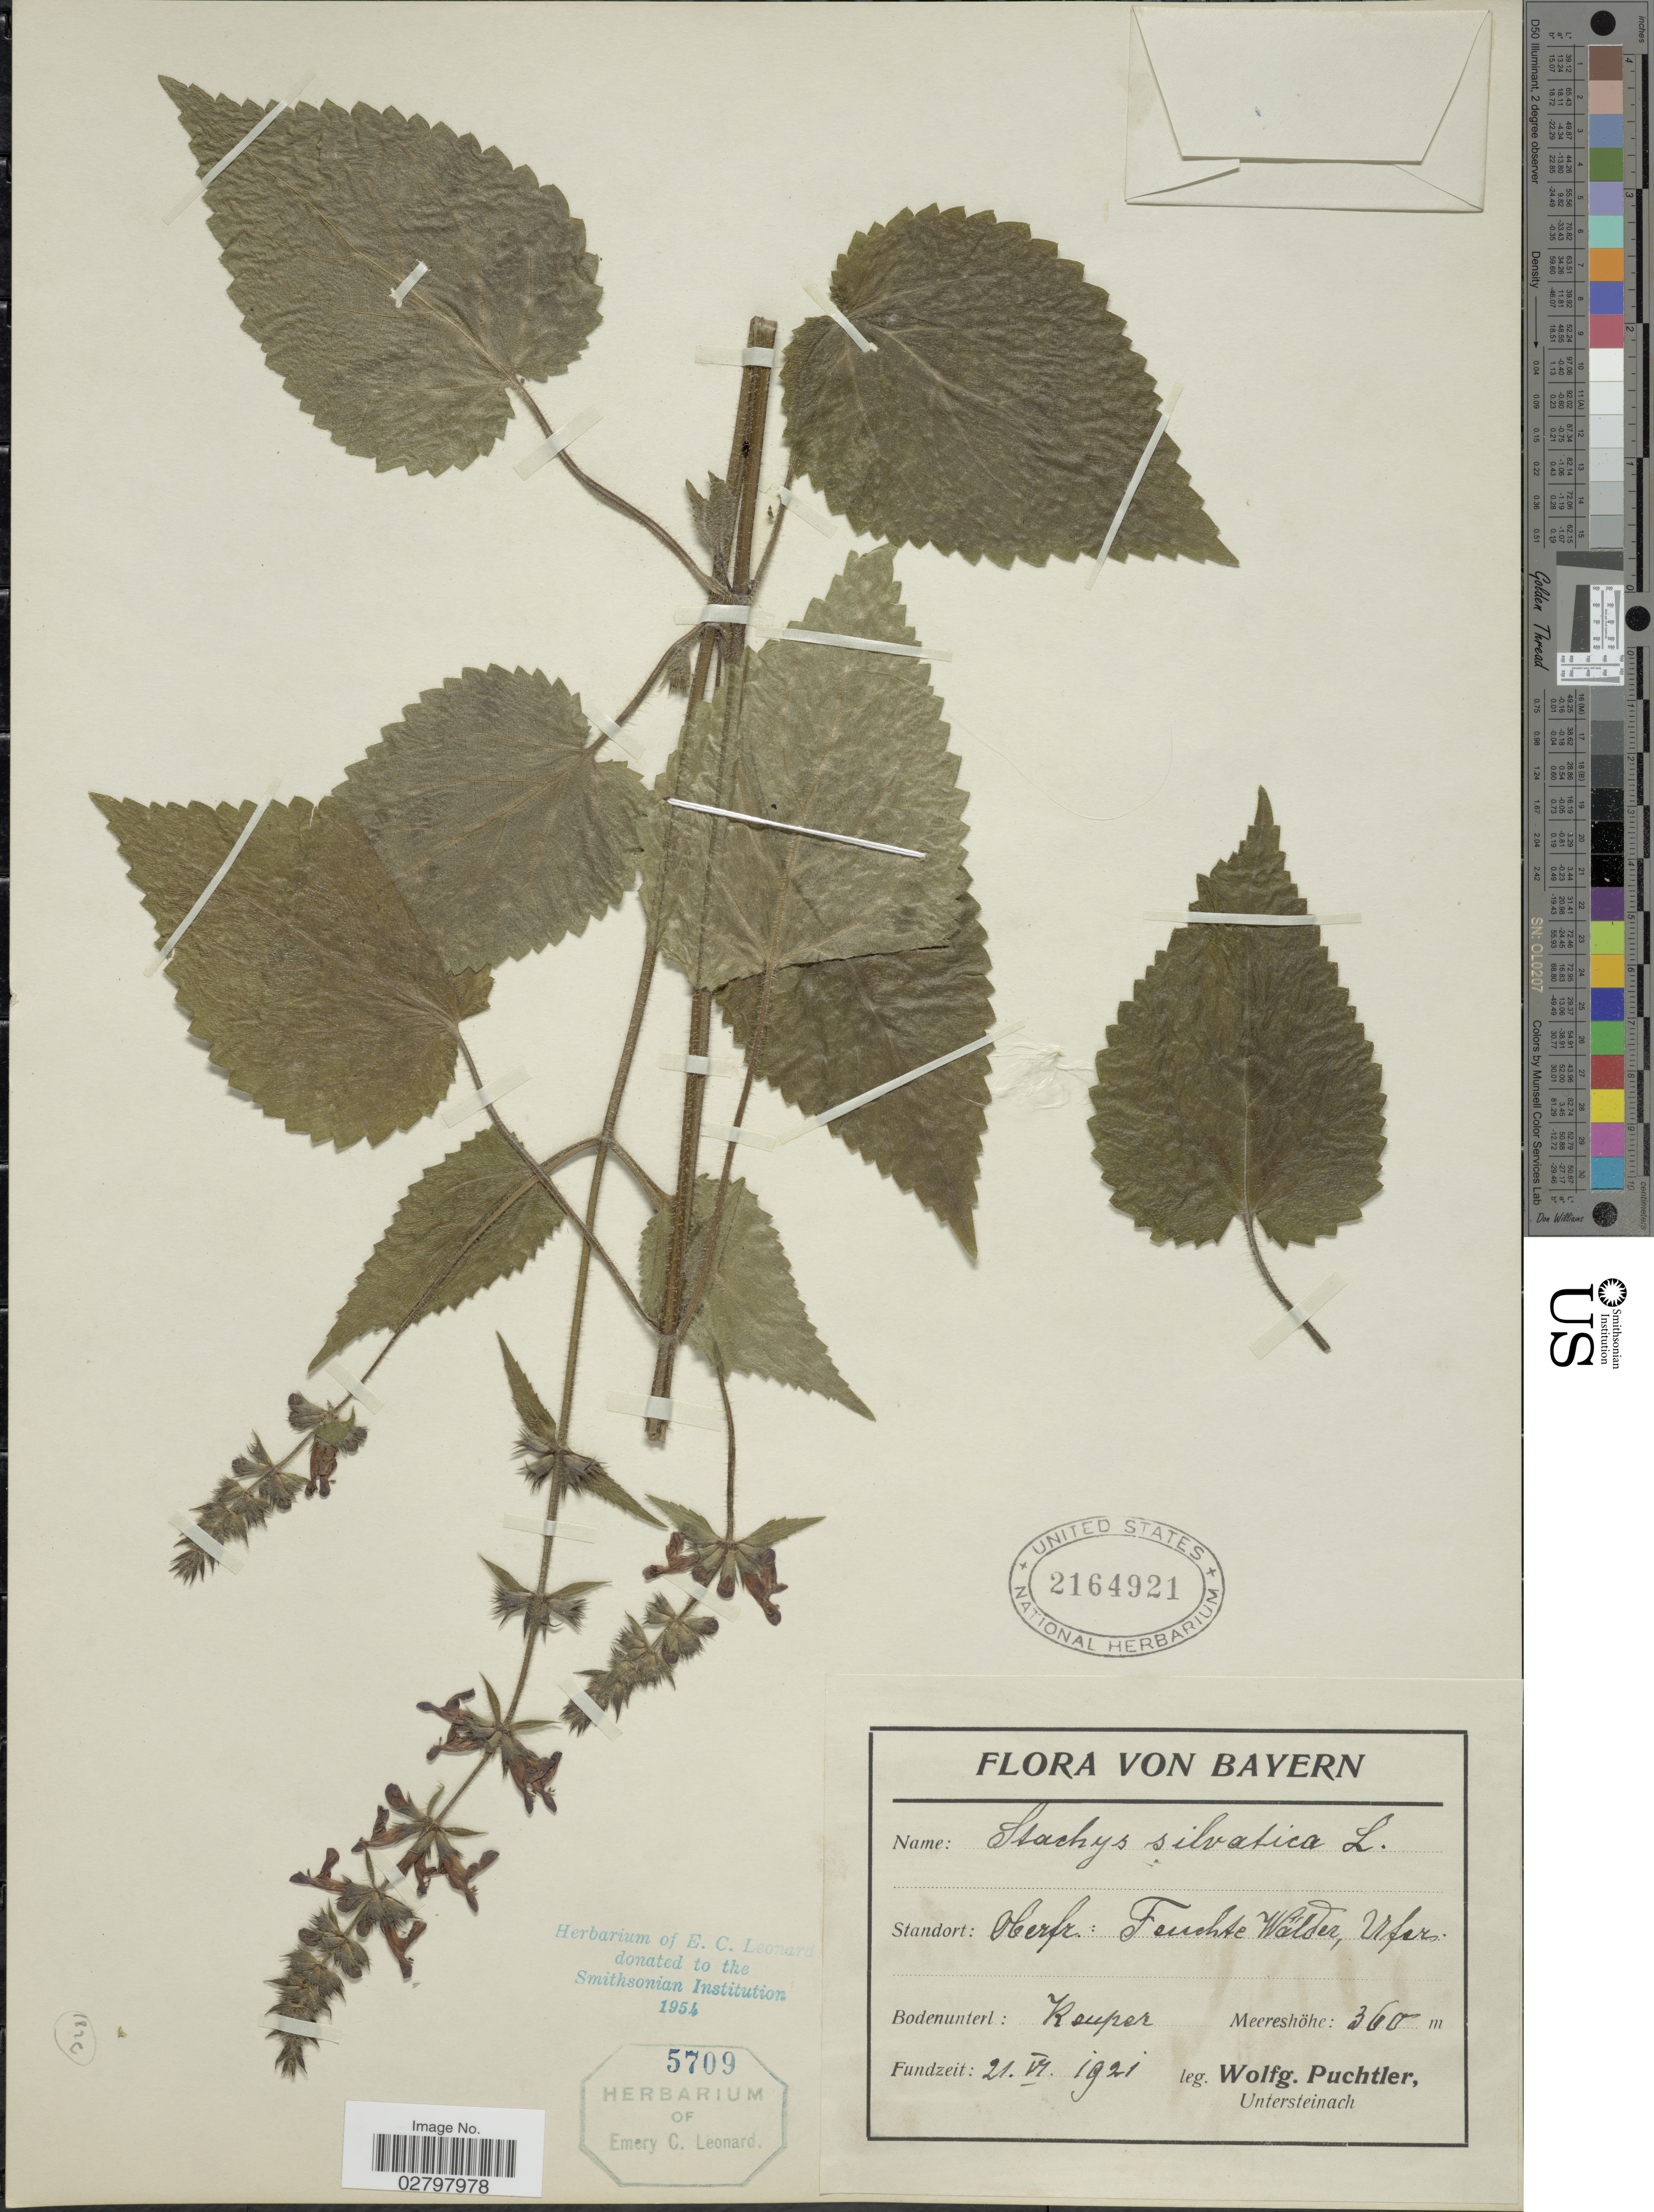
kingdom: Plantae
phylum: Tracheophyta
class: Magnoliopsida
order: Lamiales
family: Lamiaceae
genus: Stachys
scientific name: Stachys silvatica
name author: L.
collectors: W. Puchtler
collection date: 1921-06-21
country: Germany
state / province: Bayern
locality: Standort: Oberfr.: Feuchte Wälder, Ufer, Keuper. [interpreted]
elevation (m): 360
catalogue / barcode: US 2164921